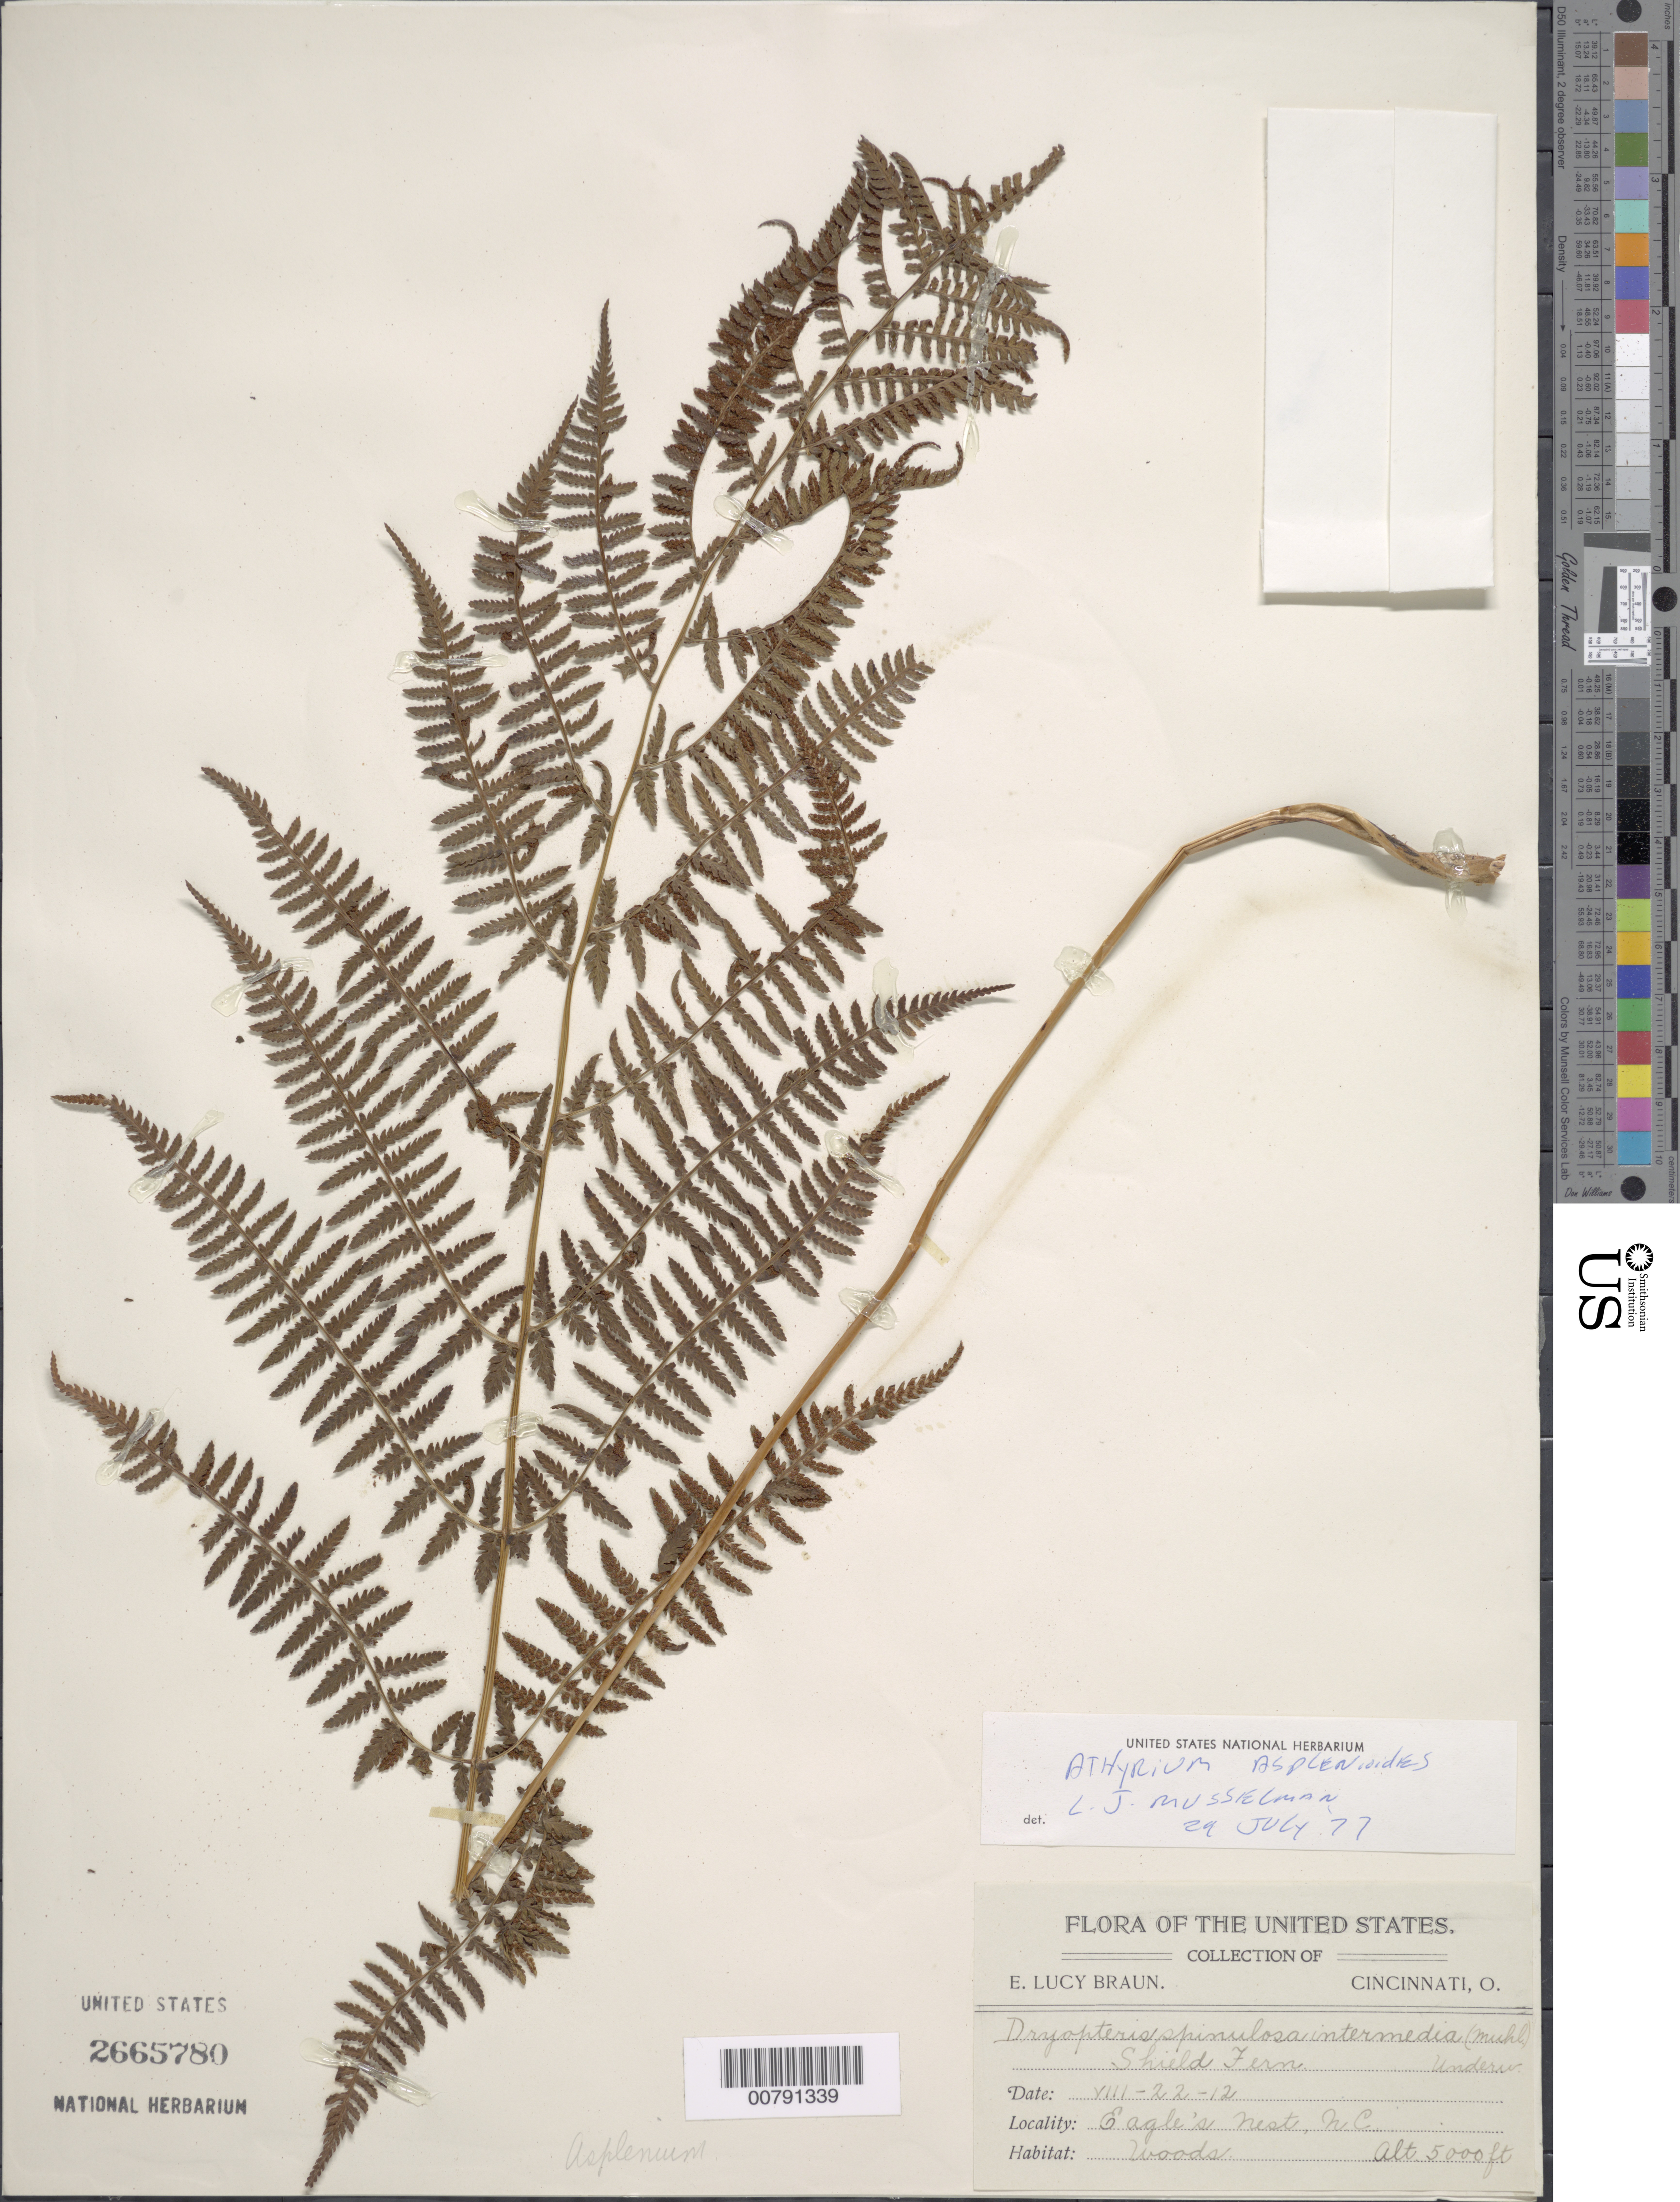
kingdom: Plantae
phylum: Tracheophyta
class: Polypodiopsida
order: Polypodiales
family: Athyriaceae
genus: Athyrium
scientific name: Athyrium filix-femina subsp. asplenioides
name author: (Michx.) Hultén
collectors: E. L. Braun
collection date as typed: Transcribed d/m/y: 22/8/12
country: United States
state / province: North Carolina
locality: Eagle's Nest, N.C.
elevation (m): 1524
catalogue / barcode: US 2665780